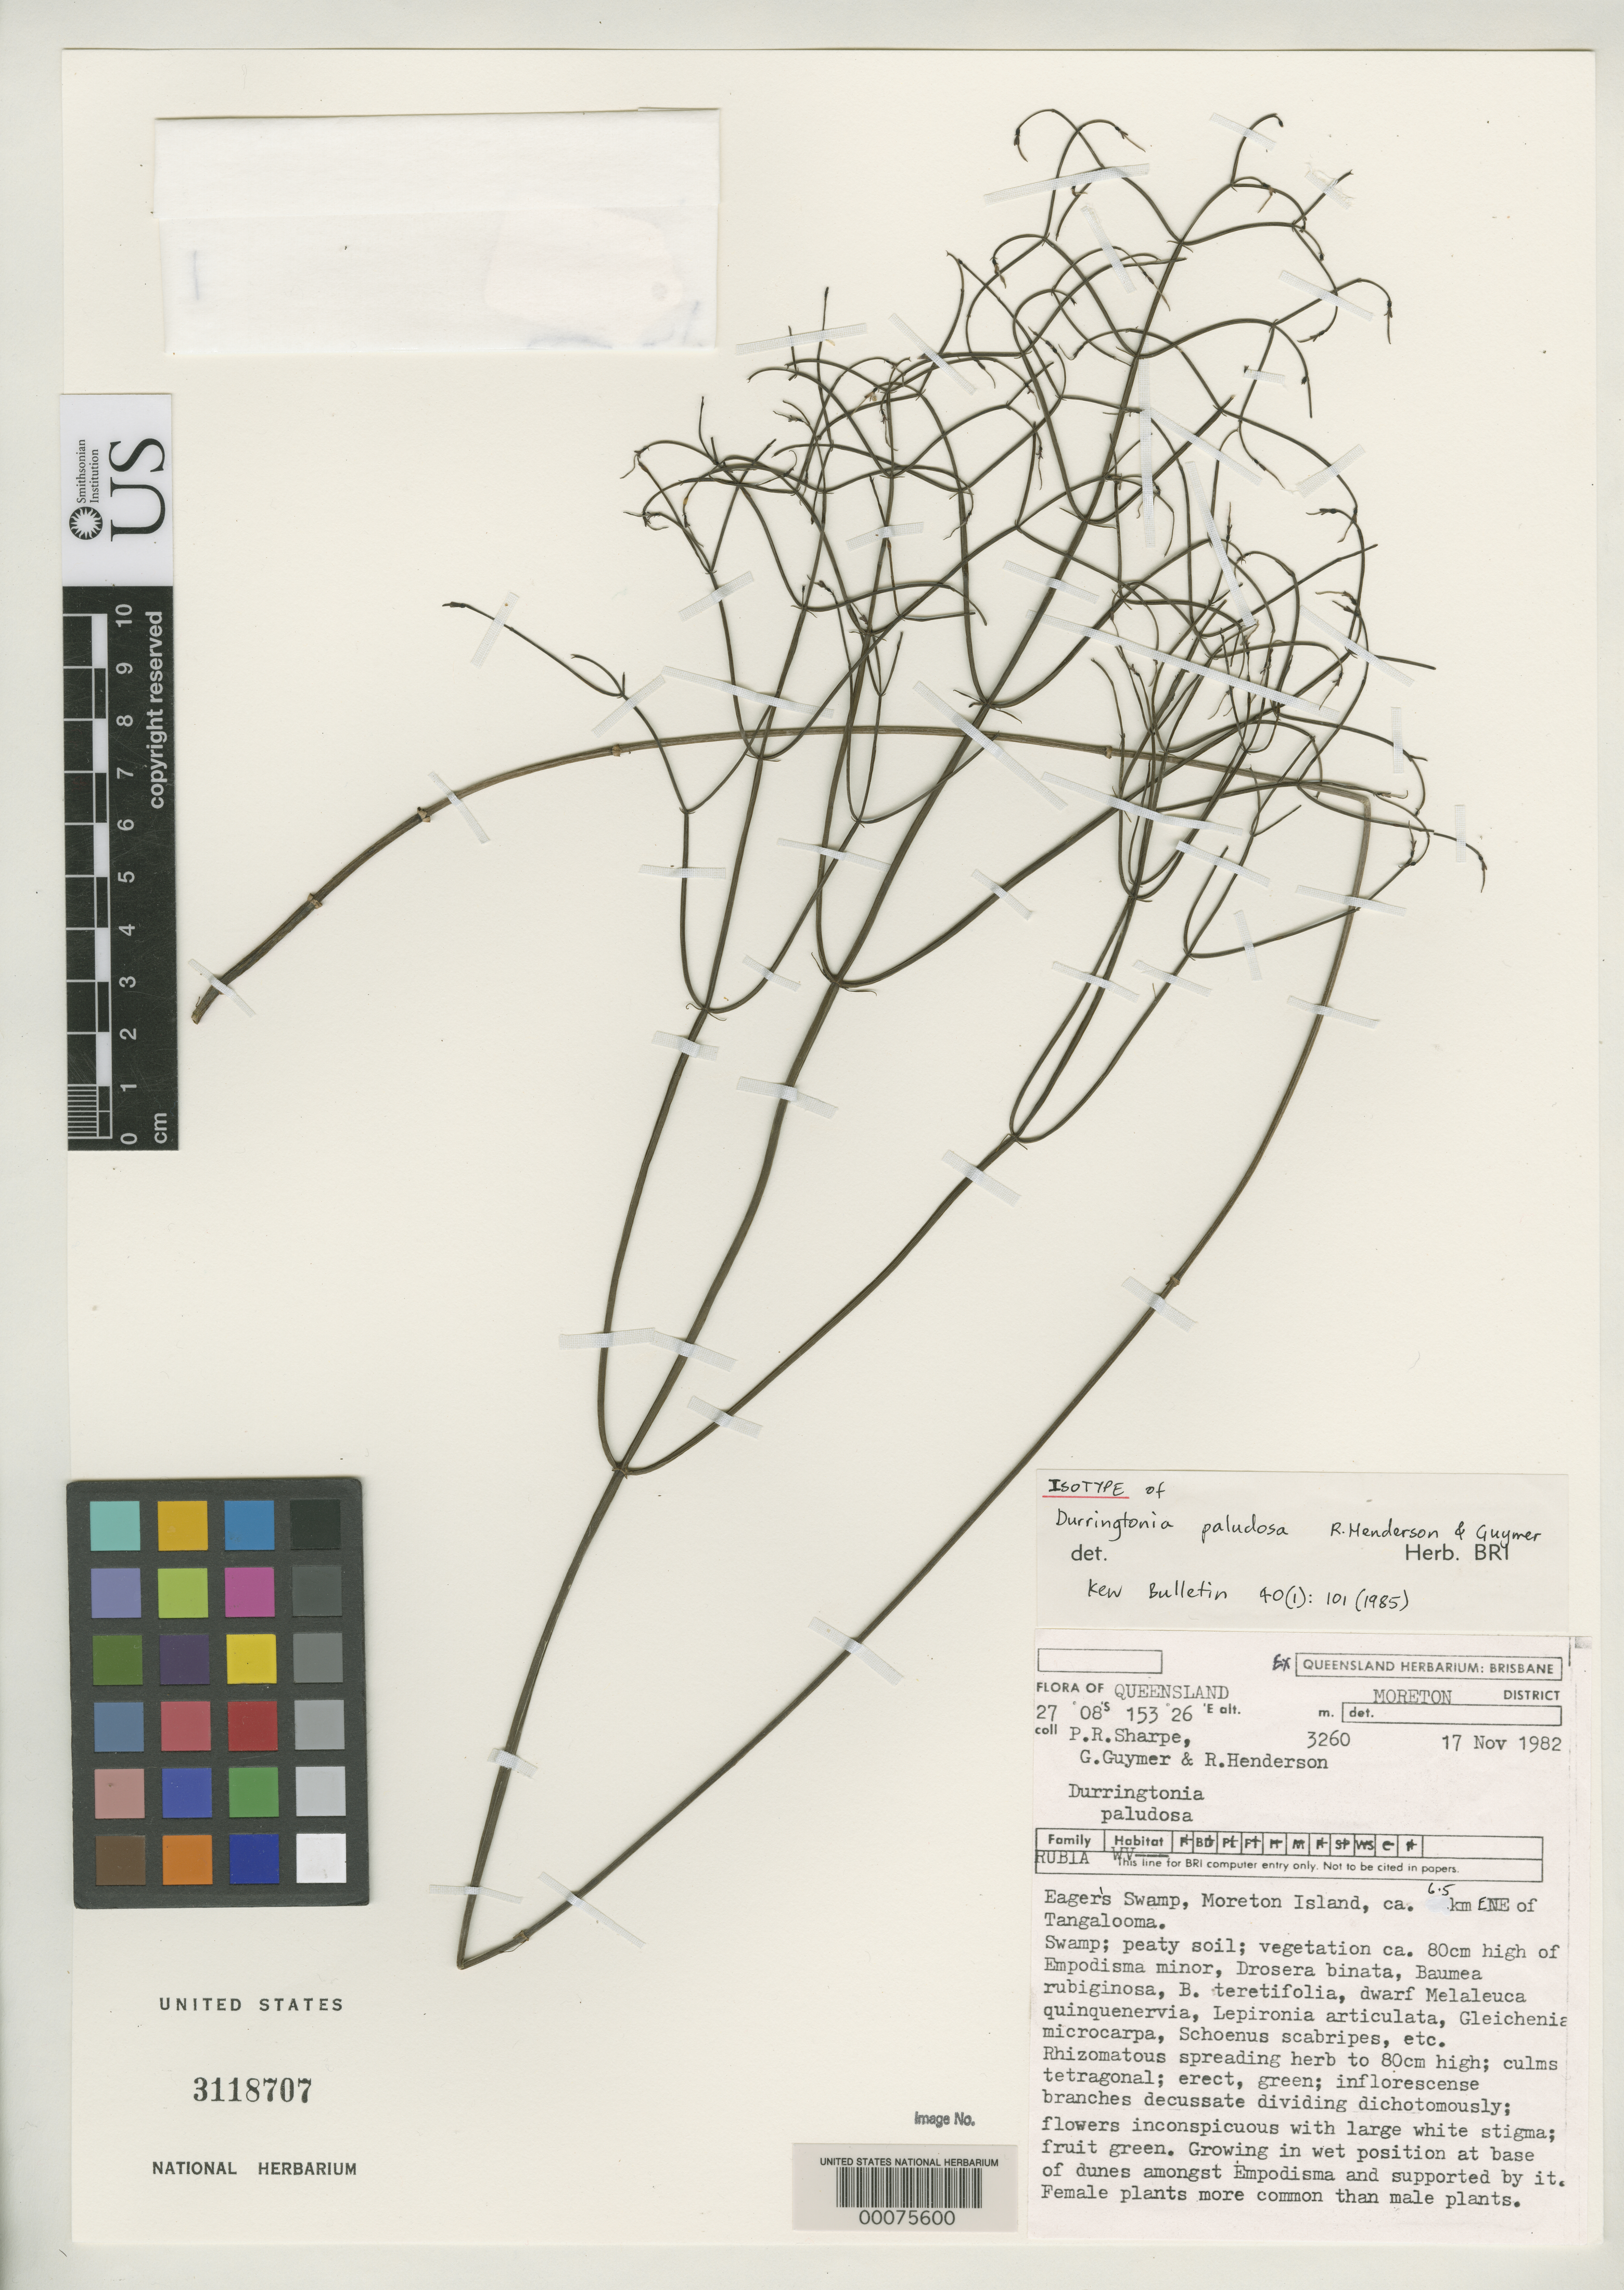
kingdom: Plantae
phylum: Tracheophyta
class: Magnoliopsida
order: Gentianales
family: Rubiaceae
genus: Durringtonia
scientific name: Durringtonia paludosa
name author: R.J.F. Hend. & Guymer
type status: Isotype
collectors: P. Sharpe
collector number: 3260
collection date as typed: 17 Nov 1982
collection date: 1982-11-17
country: Australia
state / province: Queensland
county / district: Moreton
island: Moreton Island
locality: Eager's Swamp, ca. 6.5 km ENE of Tangalooma, tourist resort.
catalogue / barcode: US 3118707